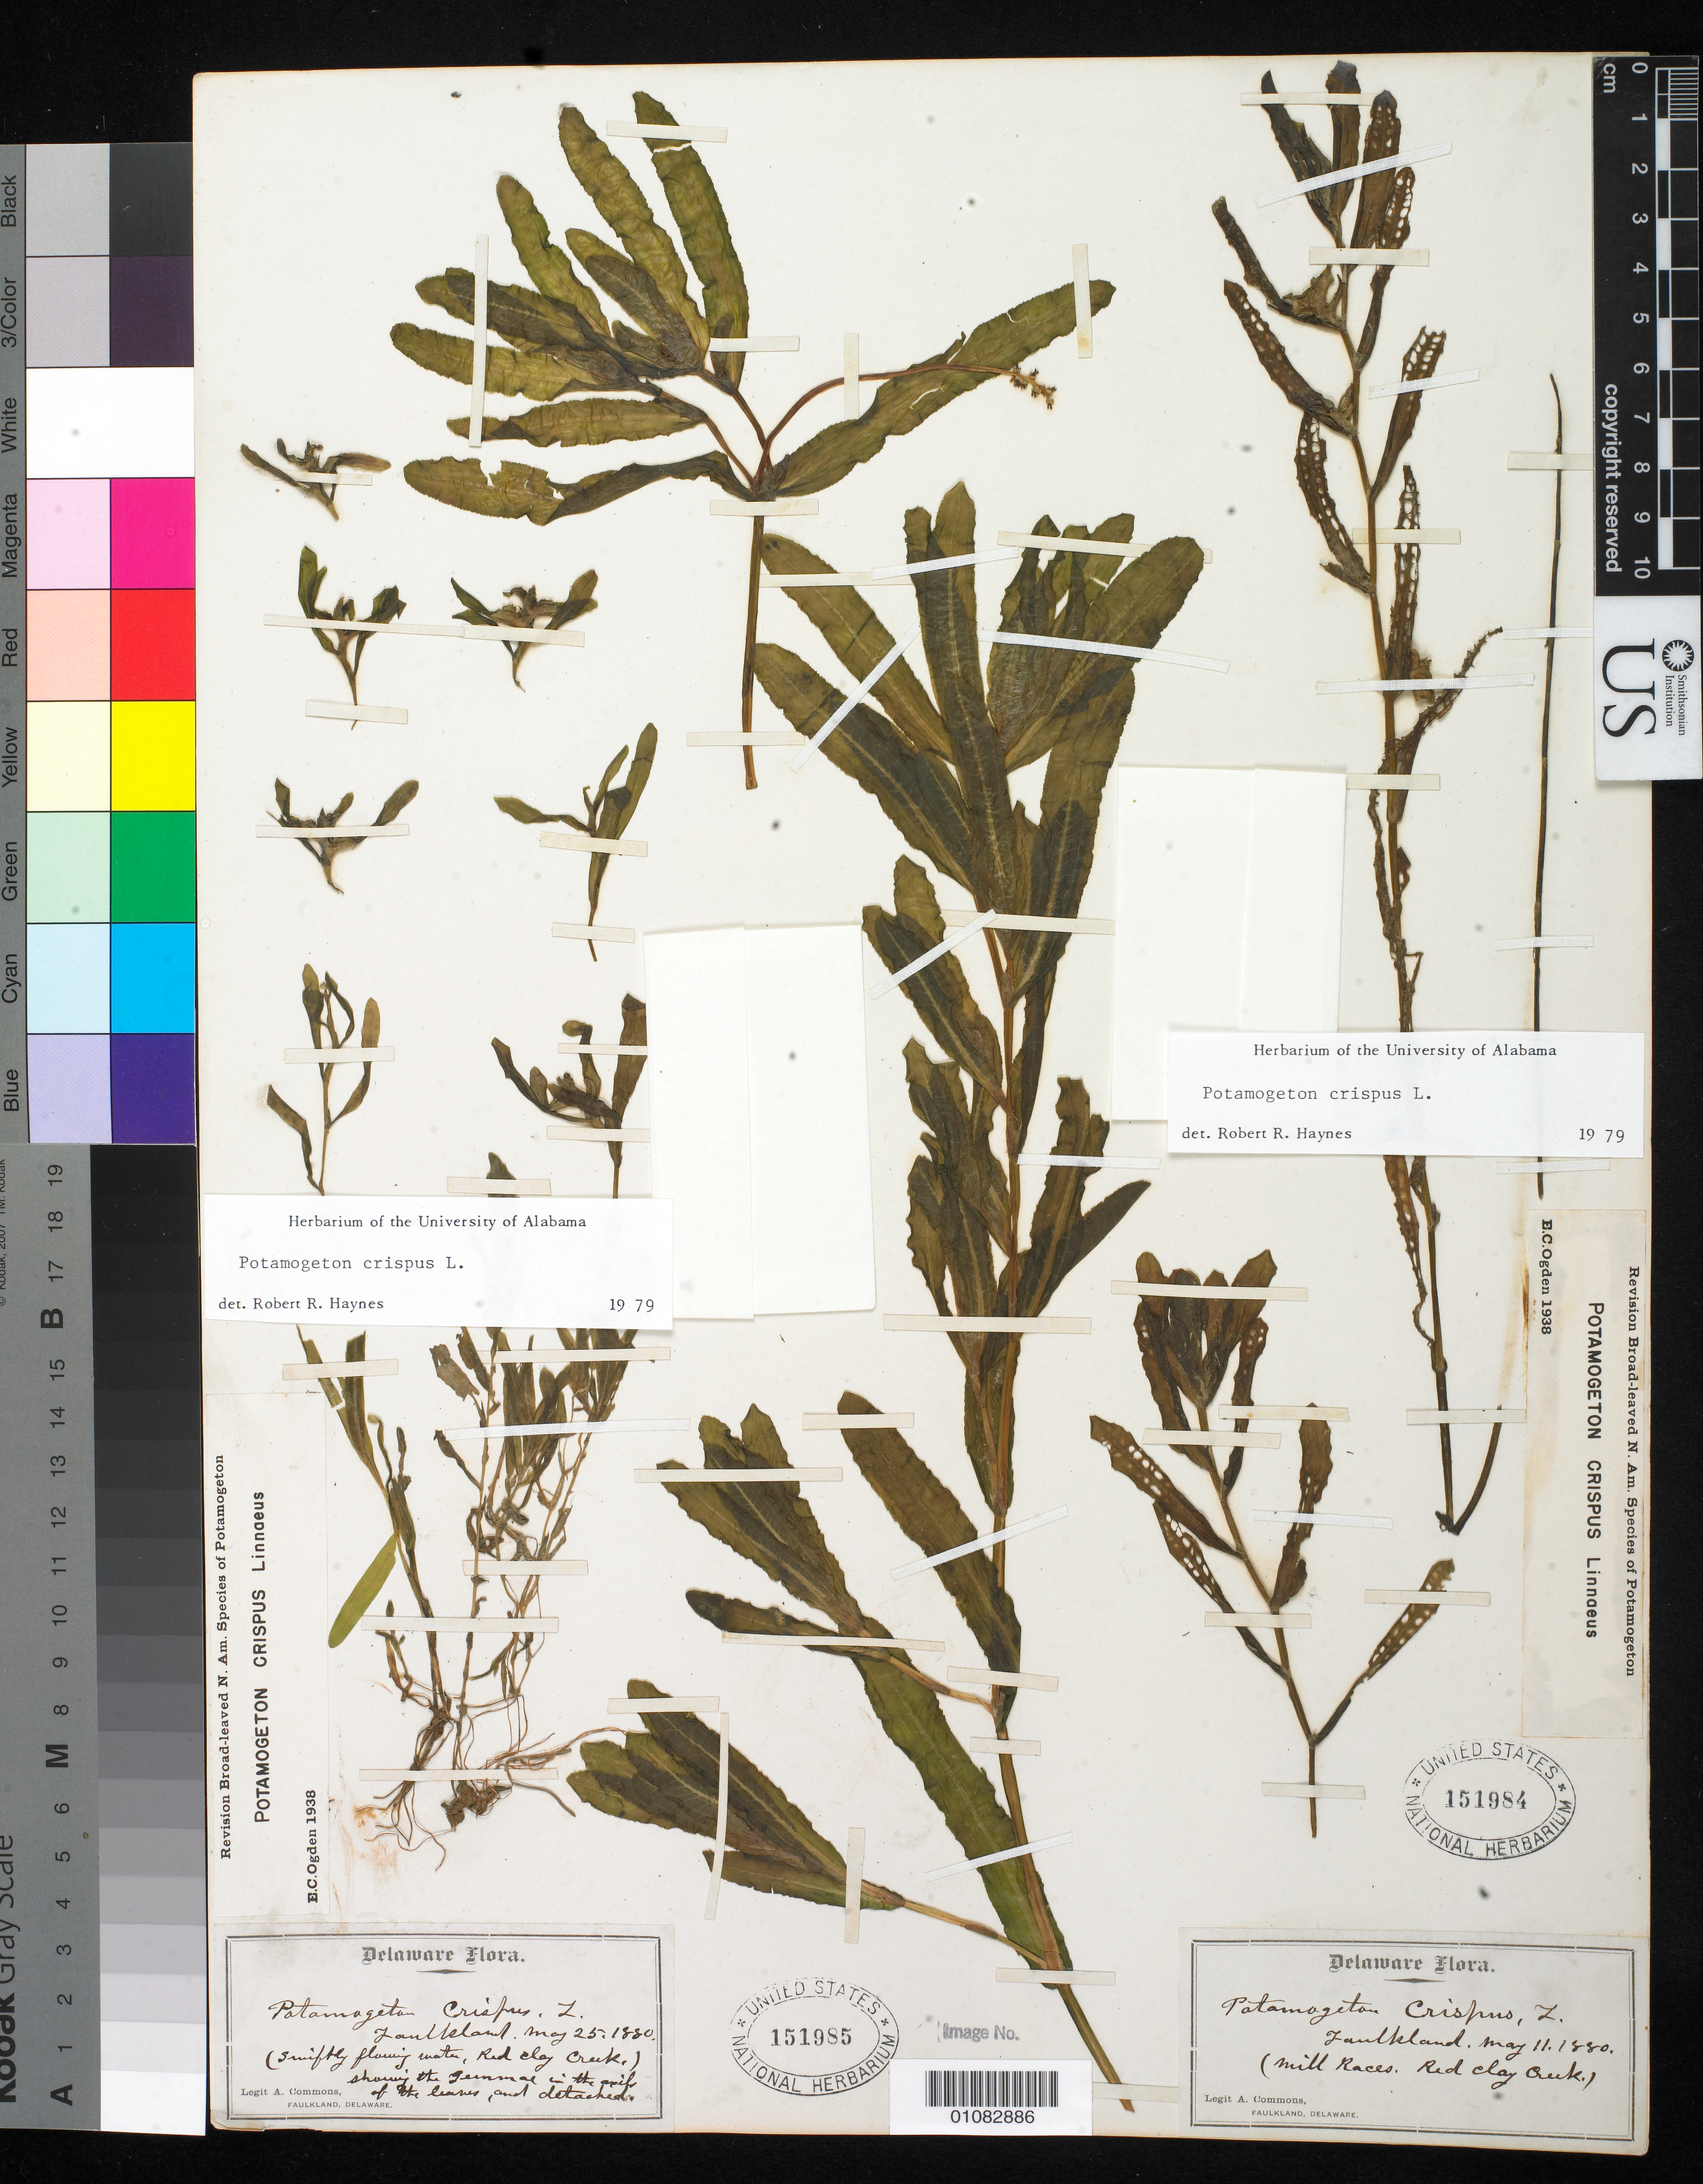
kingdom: Plantae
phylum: Tracheophyta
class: Liliopsida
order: Alismatales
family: Potamogetonaceae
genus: Potamogeton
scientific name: Potamogeton crispus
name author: L.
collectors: A. Commons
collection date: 1880-05-11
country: United States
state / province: Delaware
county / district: Sussex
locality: Faulkland, Mill Races, Red Clay Creek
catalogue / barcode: US 151984